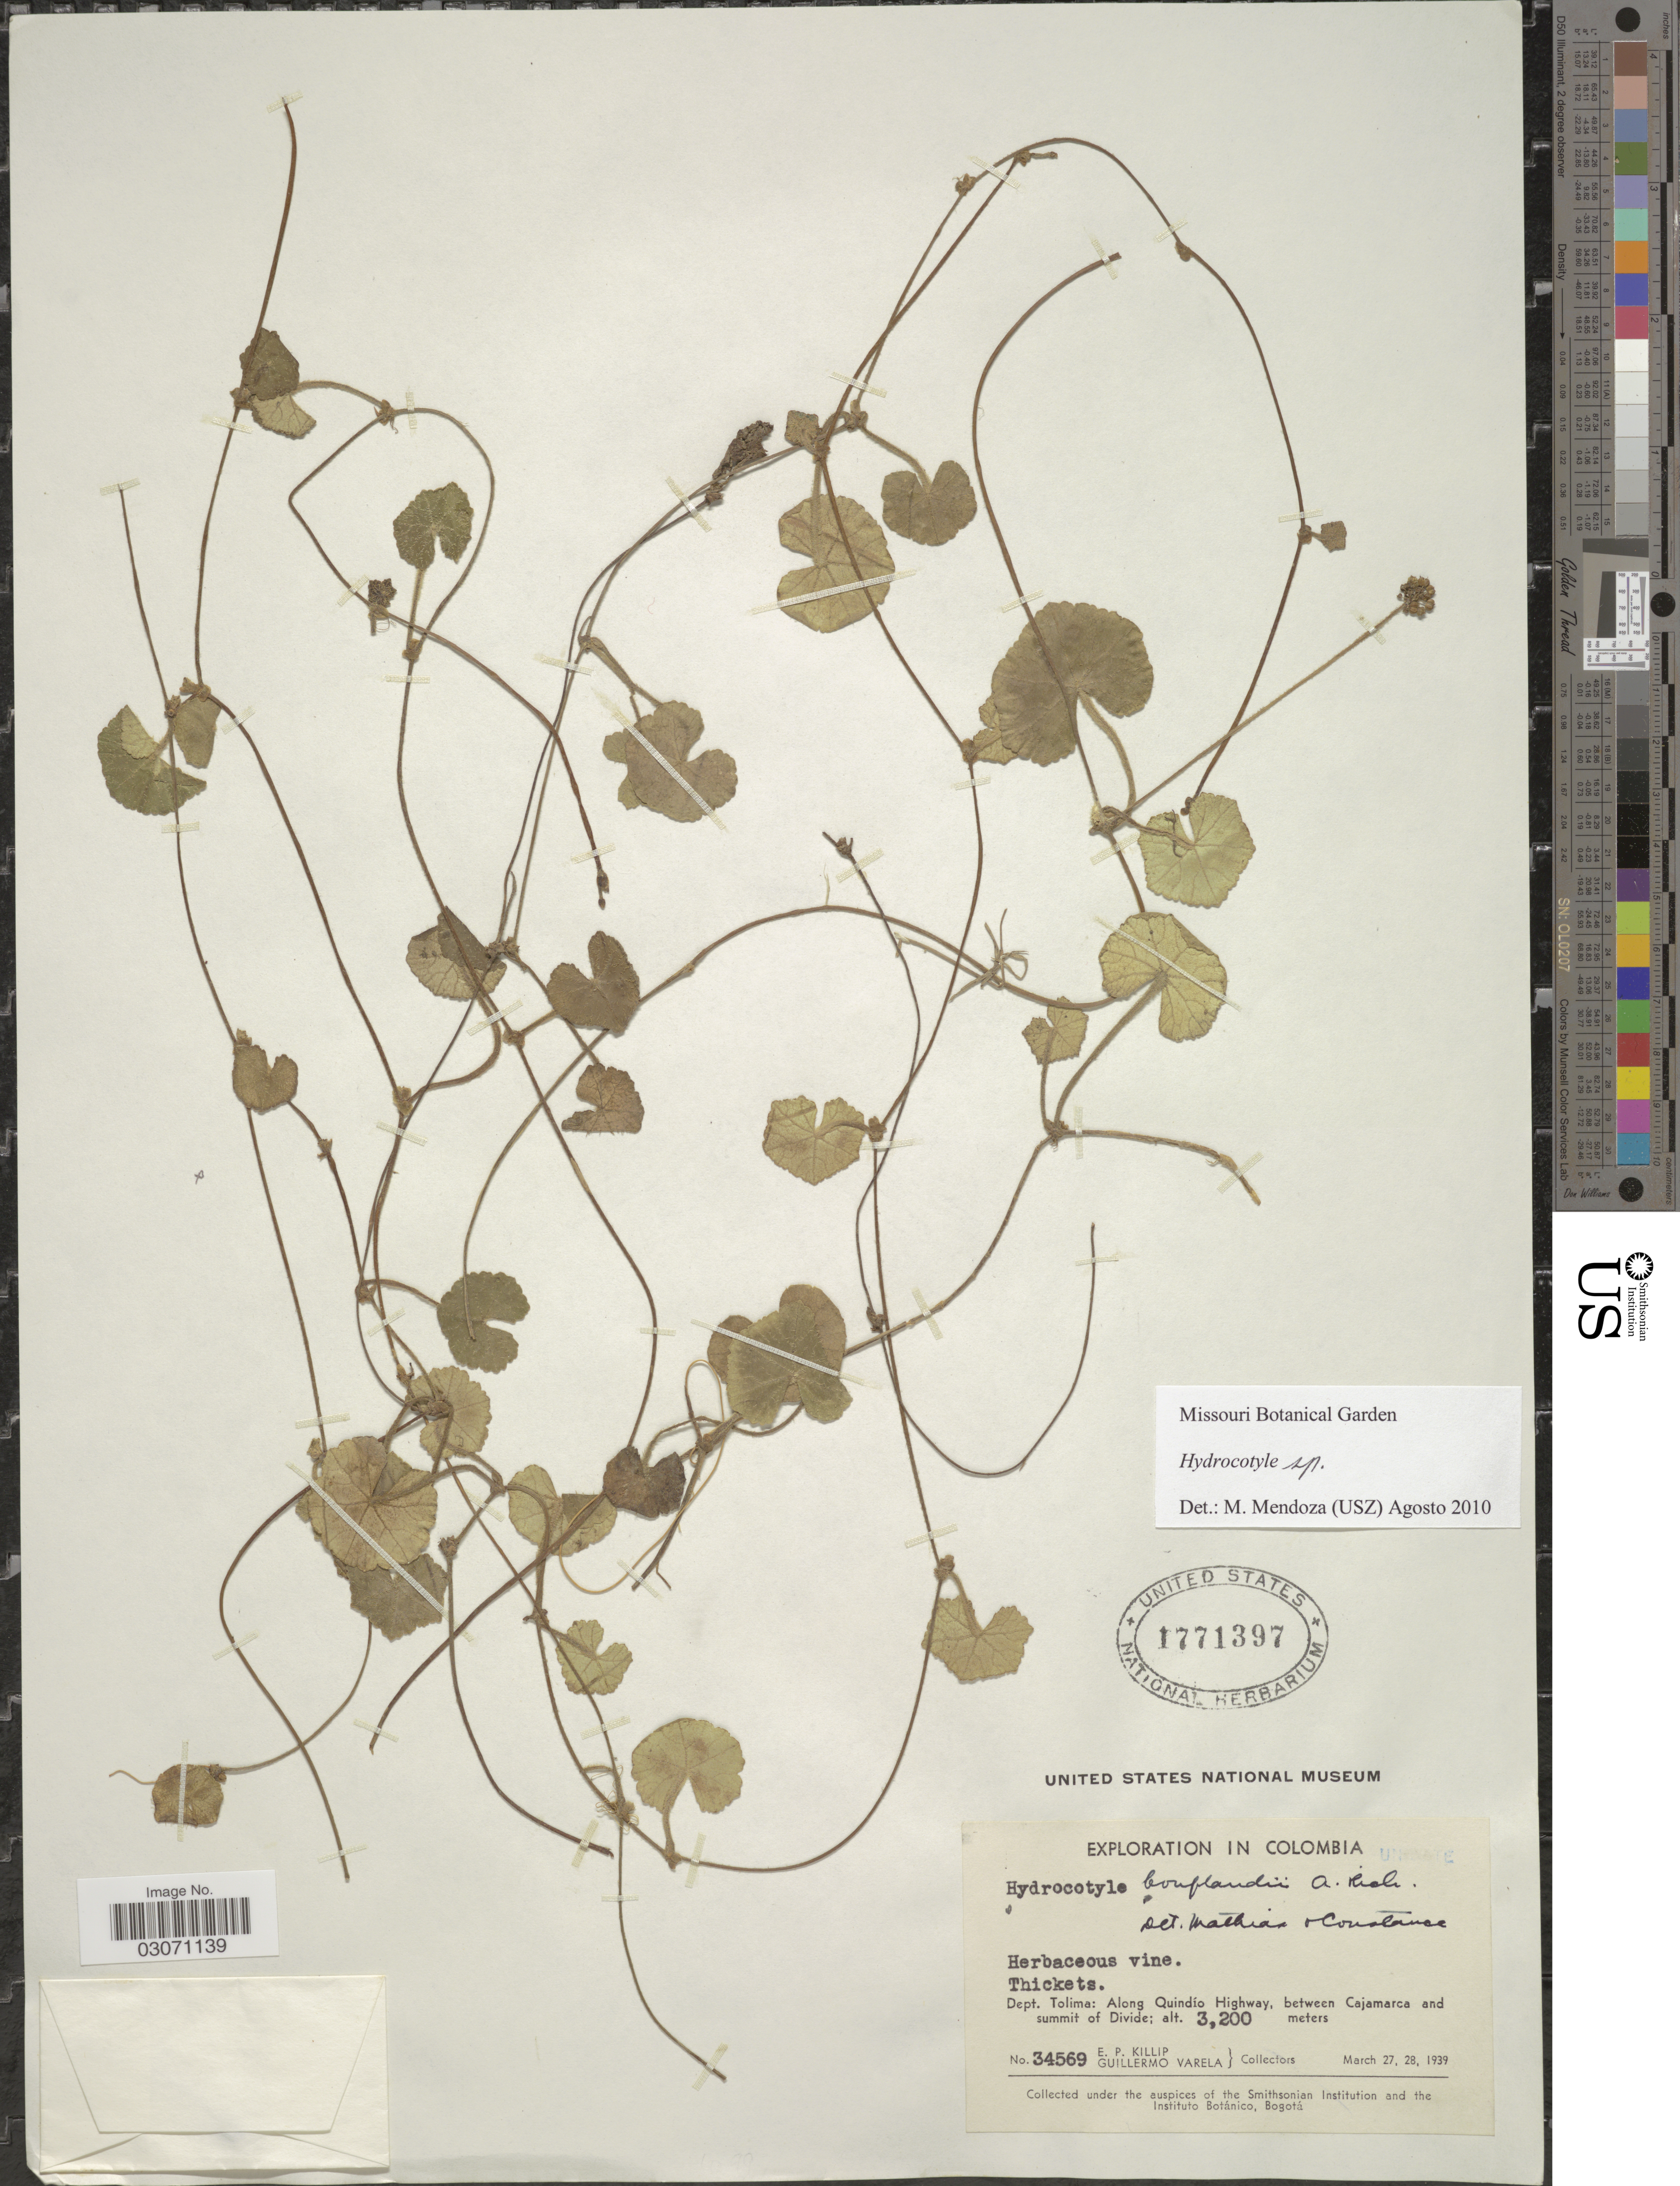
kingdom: Plantae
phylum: Tracheophyta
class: Magnoliopsida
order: Apiales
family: Araliaceae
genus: Hydrocotyle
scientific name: Hydrocotyle sp.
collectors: E. P. Killip & G. Varela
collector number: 34569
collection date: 1939-03-27/1939-03-28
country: Colombia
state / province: Tolima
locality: Dept. Tolima: Along Quindío Highway, between Cajamarca and summit of Divide.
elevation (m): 3200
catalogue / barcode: US 1771397